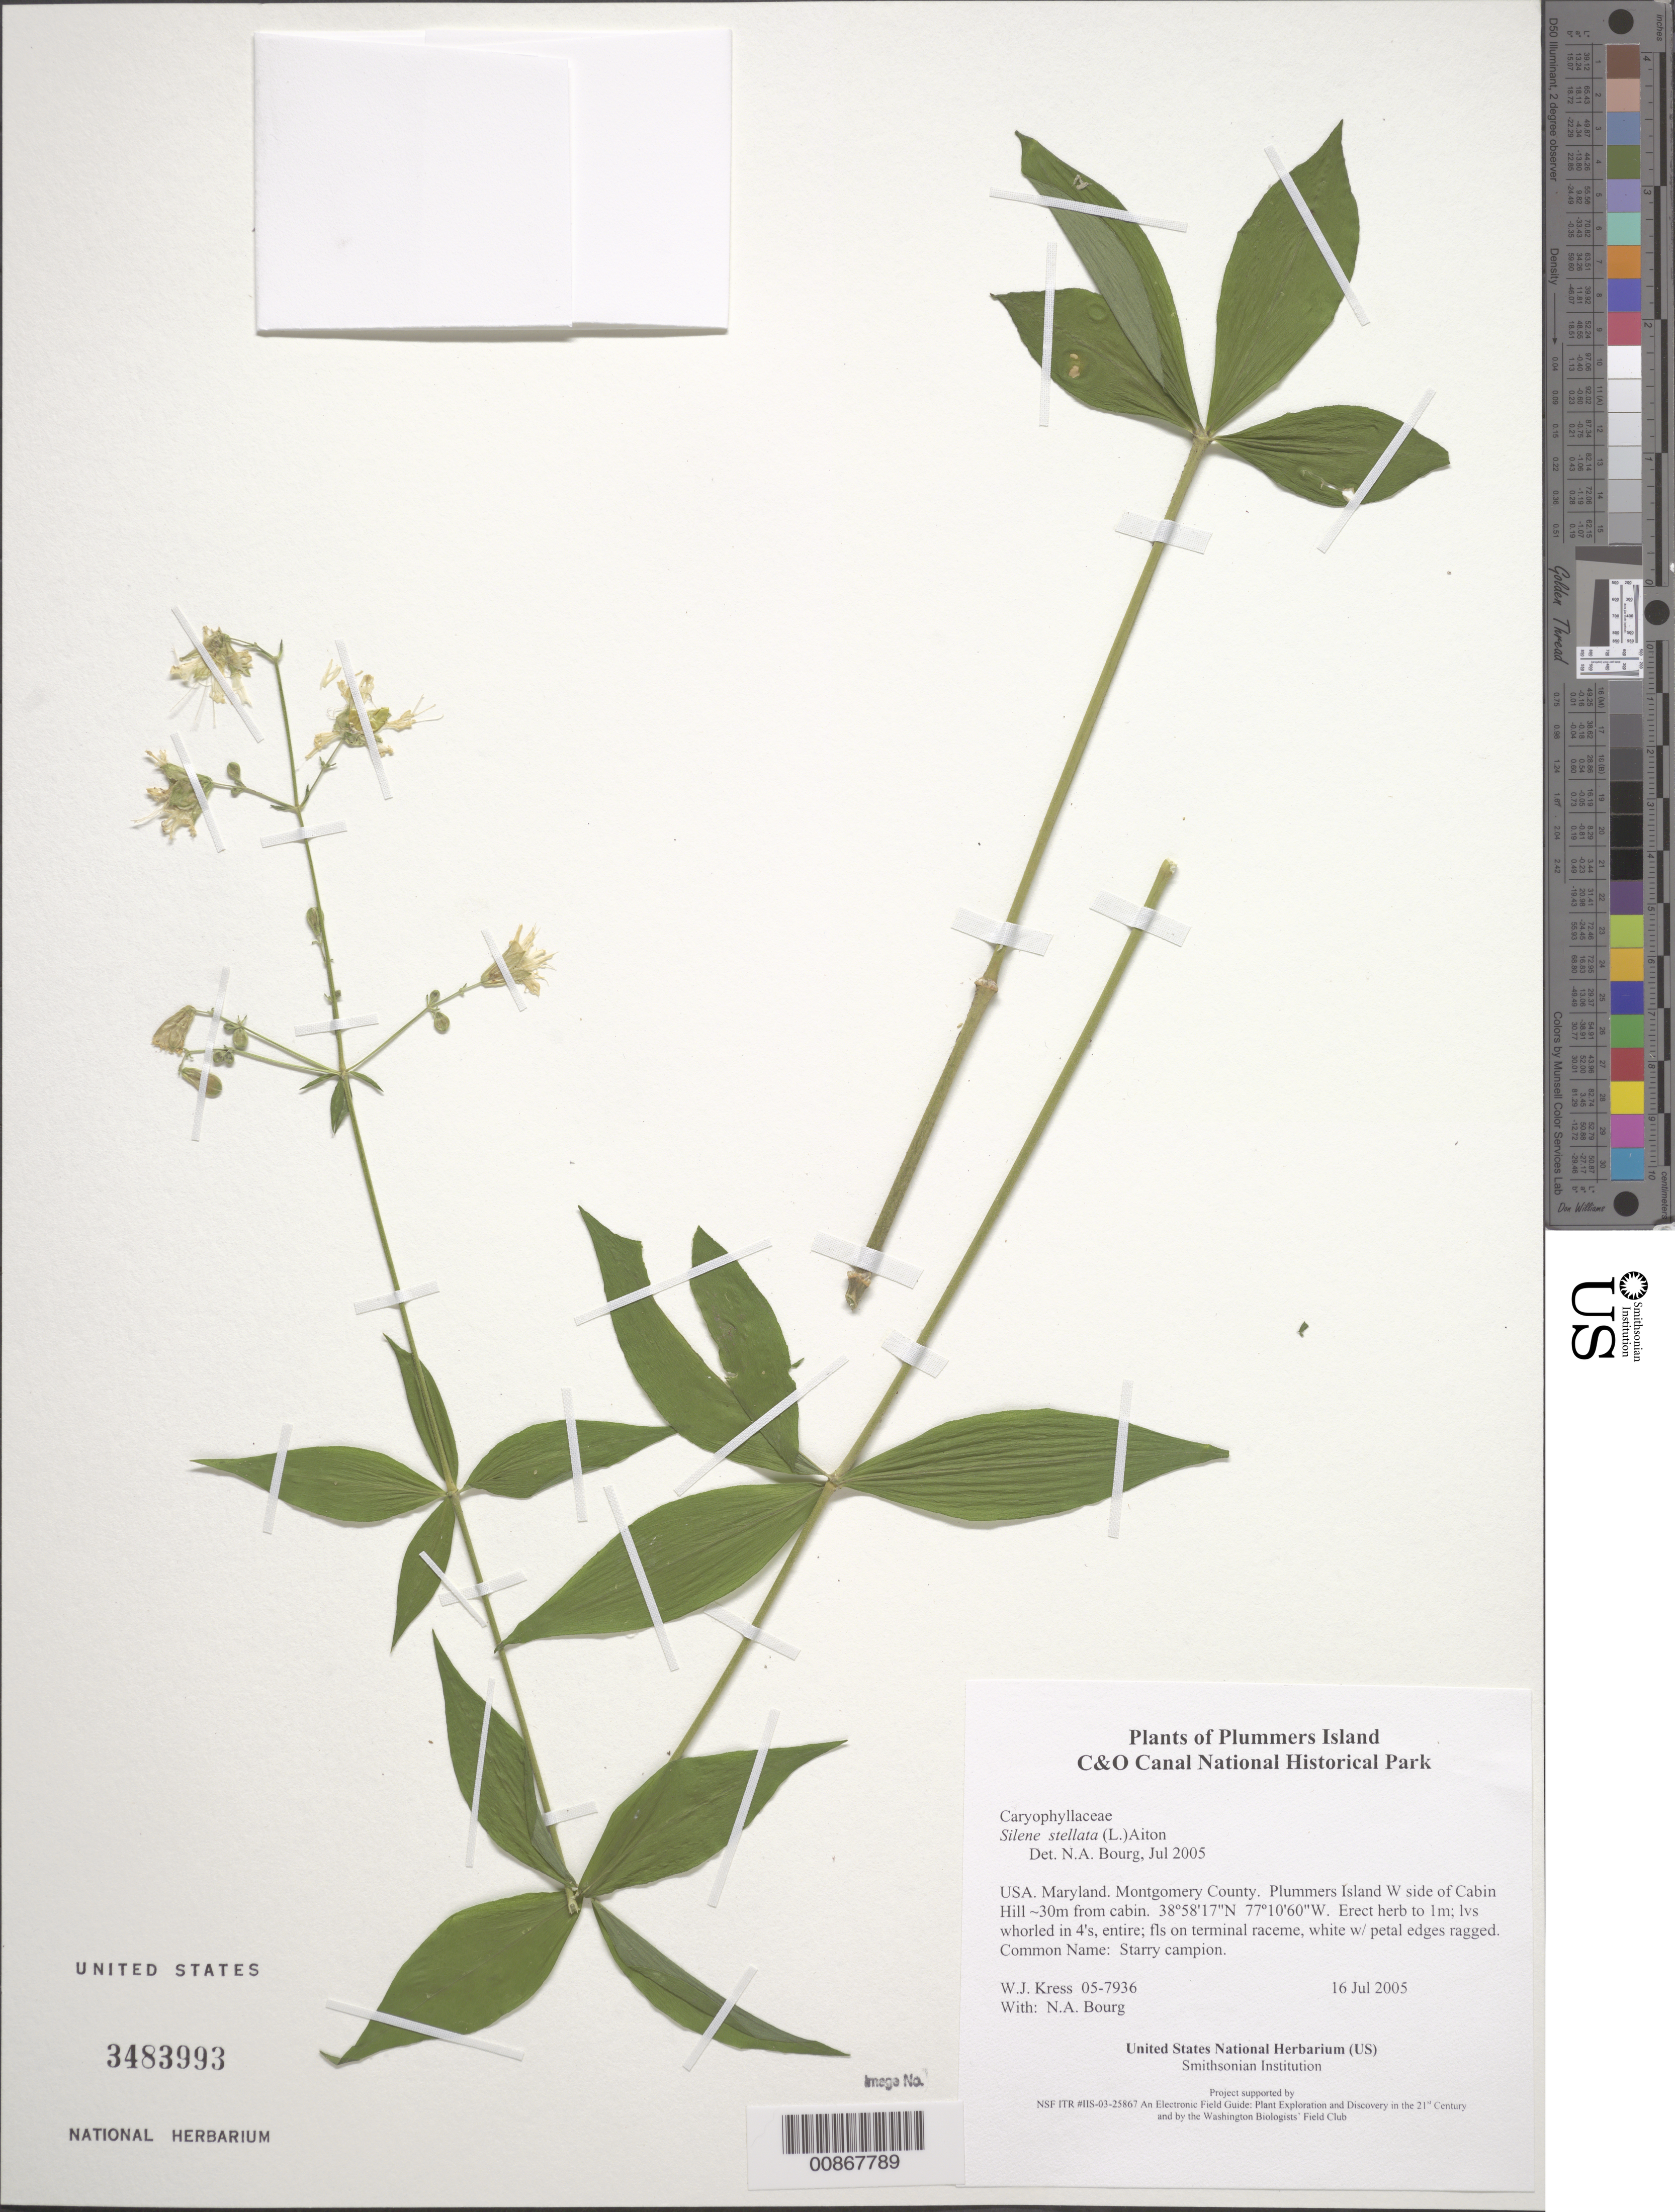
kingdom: Plantae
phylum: Tracheophyta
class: Magnoliopsida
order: Caryophyllales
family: Caryophyllaceae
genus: Silene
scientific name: Silene stellata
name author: (L.) Coyte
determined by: Bourg, N. A.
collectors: W. J. Kress & N. A. Bourg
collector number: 05-7936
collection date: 2005-07-16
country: United States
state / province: Maryland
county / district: Montgomery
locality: Chesapeake and Ohio Canal National Historical Park, Plummers Island W side of Cabin Hill ~30m from cabin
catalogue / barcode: US 3483993